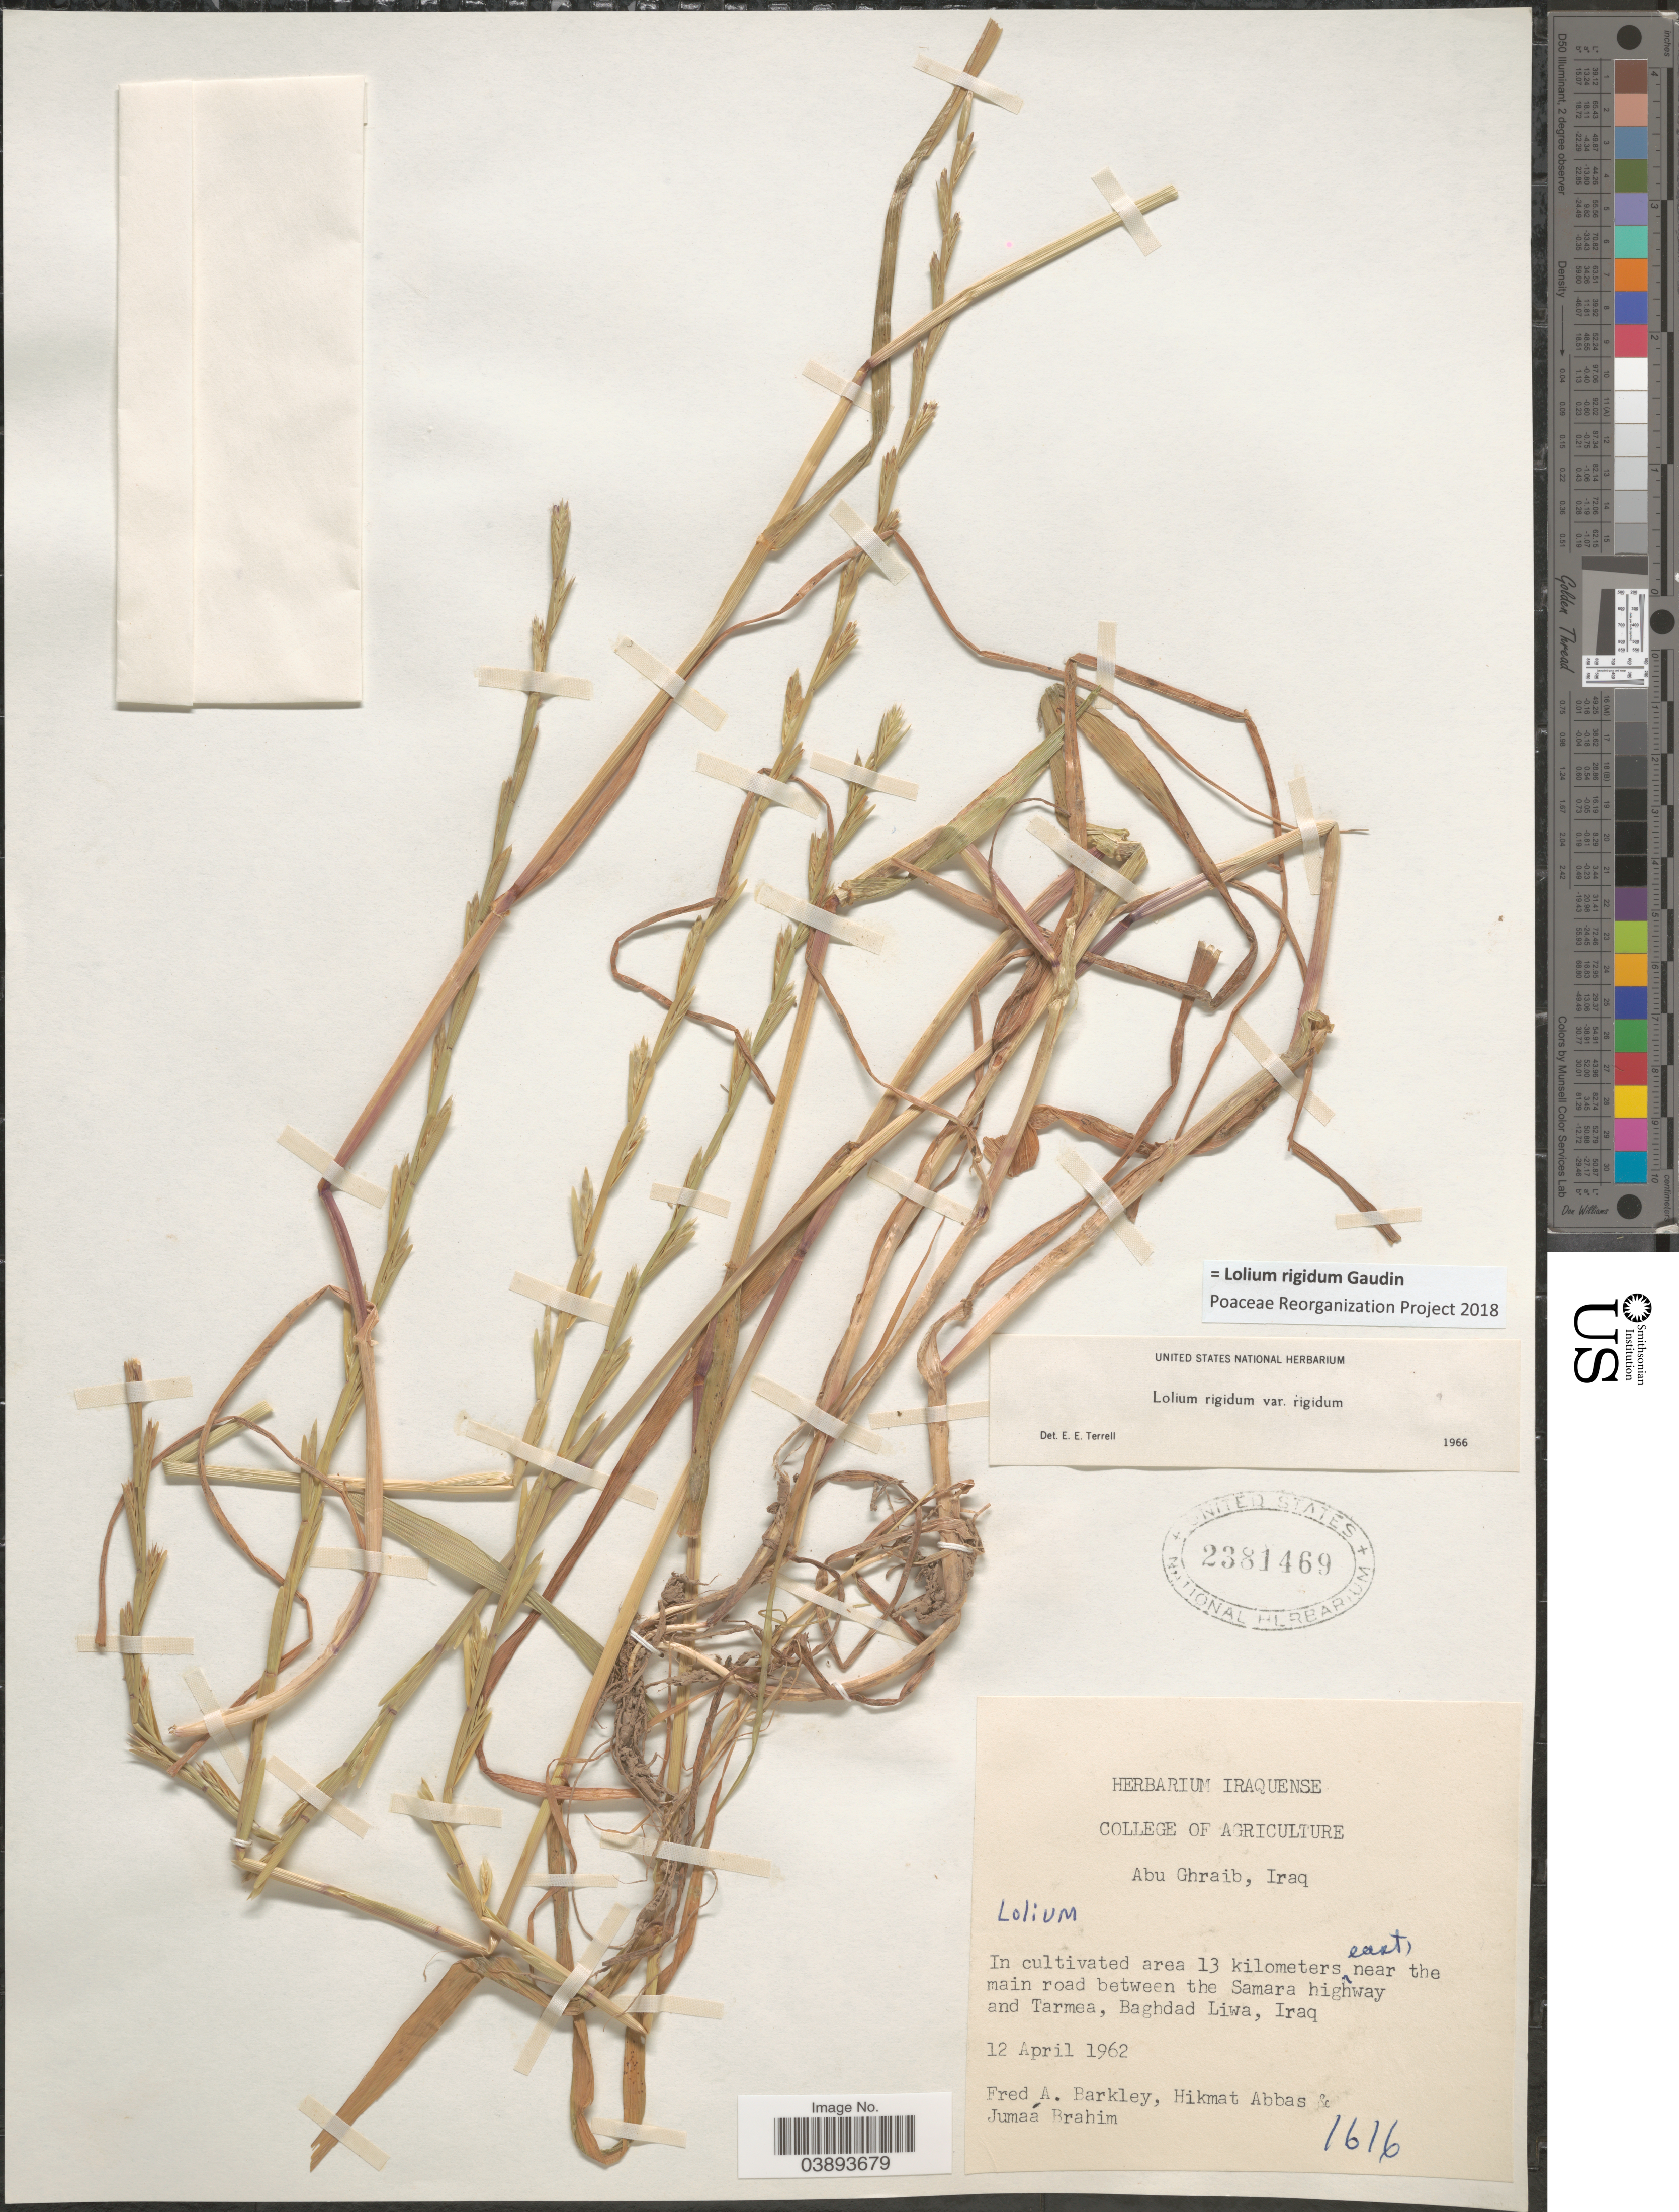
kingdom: Plantae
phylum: Tracheophyta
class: Liliopsida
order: Poales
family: Poaceae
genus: Lolium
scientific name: Lolium rigidum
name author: Gaudin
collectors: F. A. Barkley, H. Abbas & Brahim M., J.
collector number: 1616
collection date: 1962-04-12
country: Iraq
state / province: Baghdad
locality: In cultivated area 13 kilometers east near the main road between the Samara highway and Tarmea, Baghdad Liwa.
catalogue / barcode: US 2381469